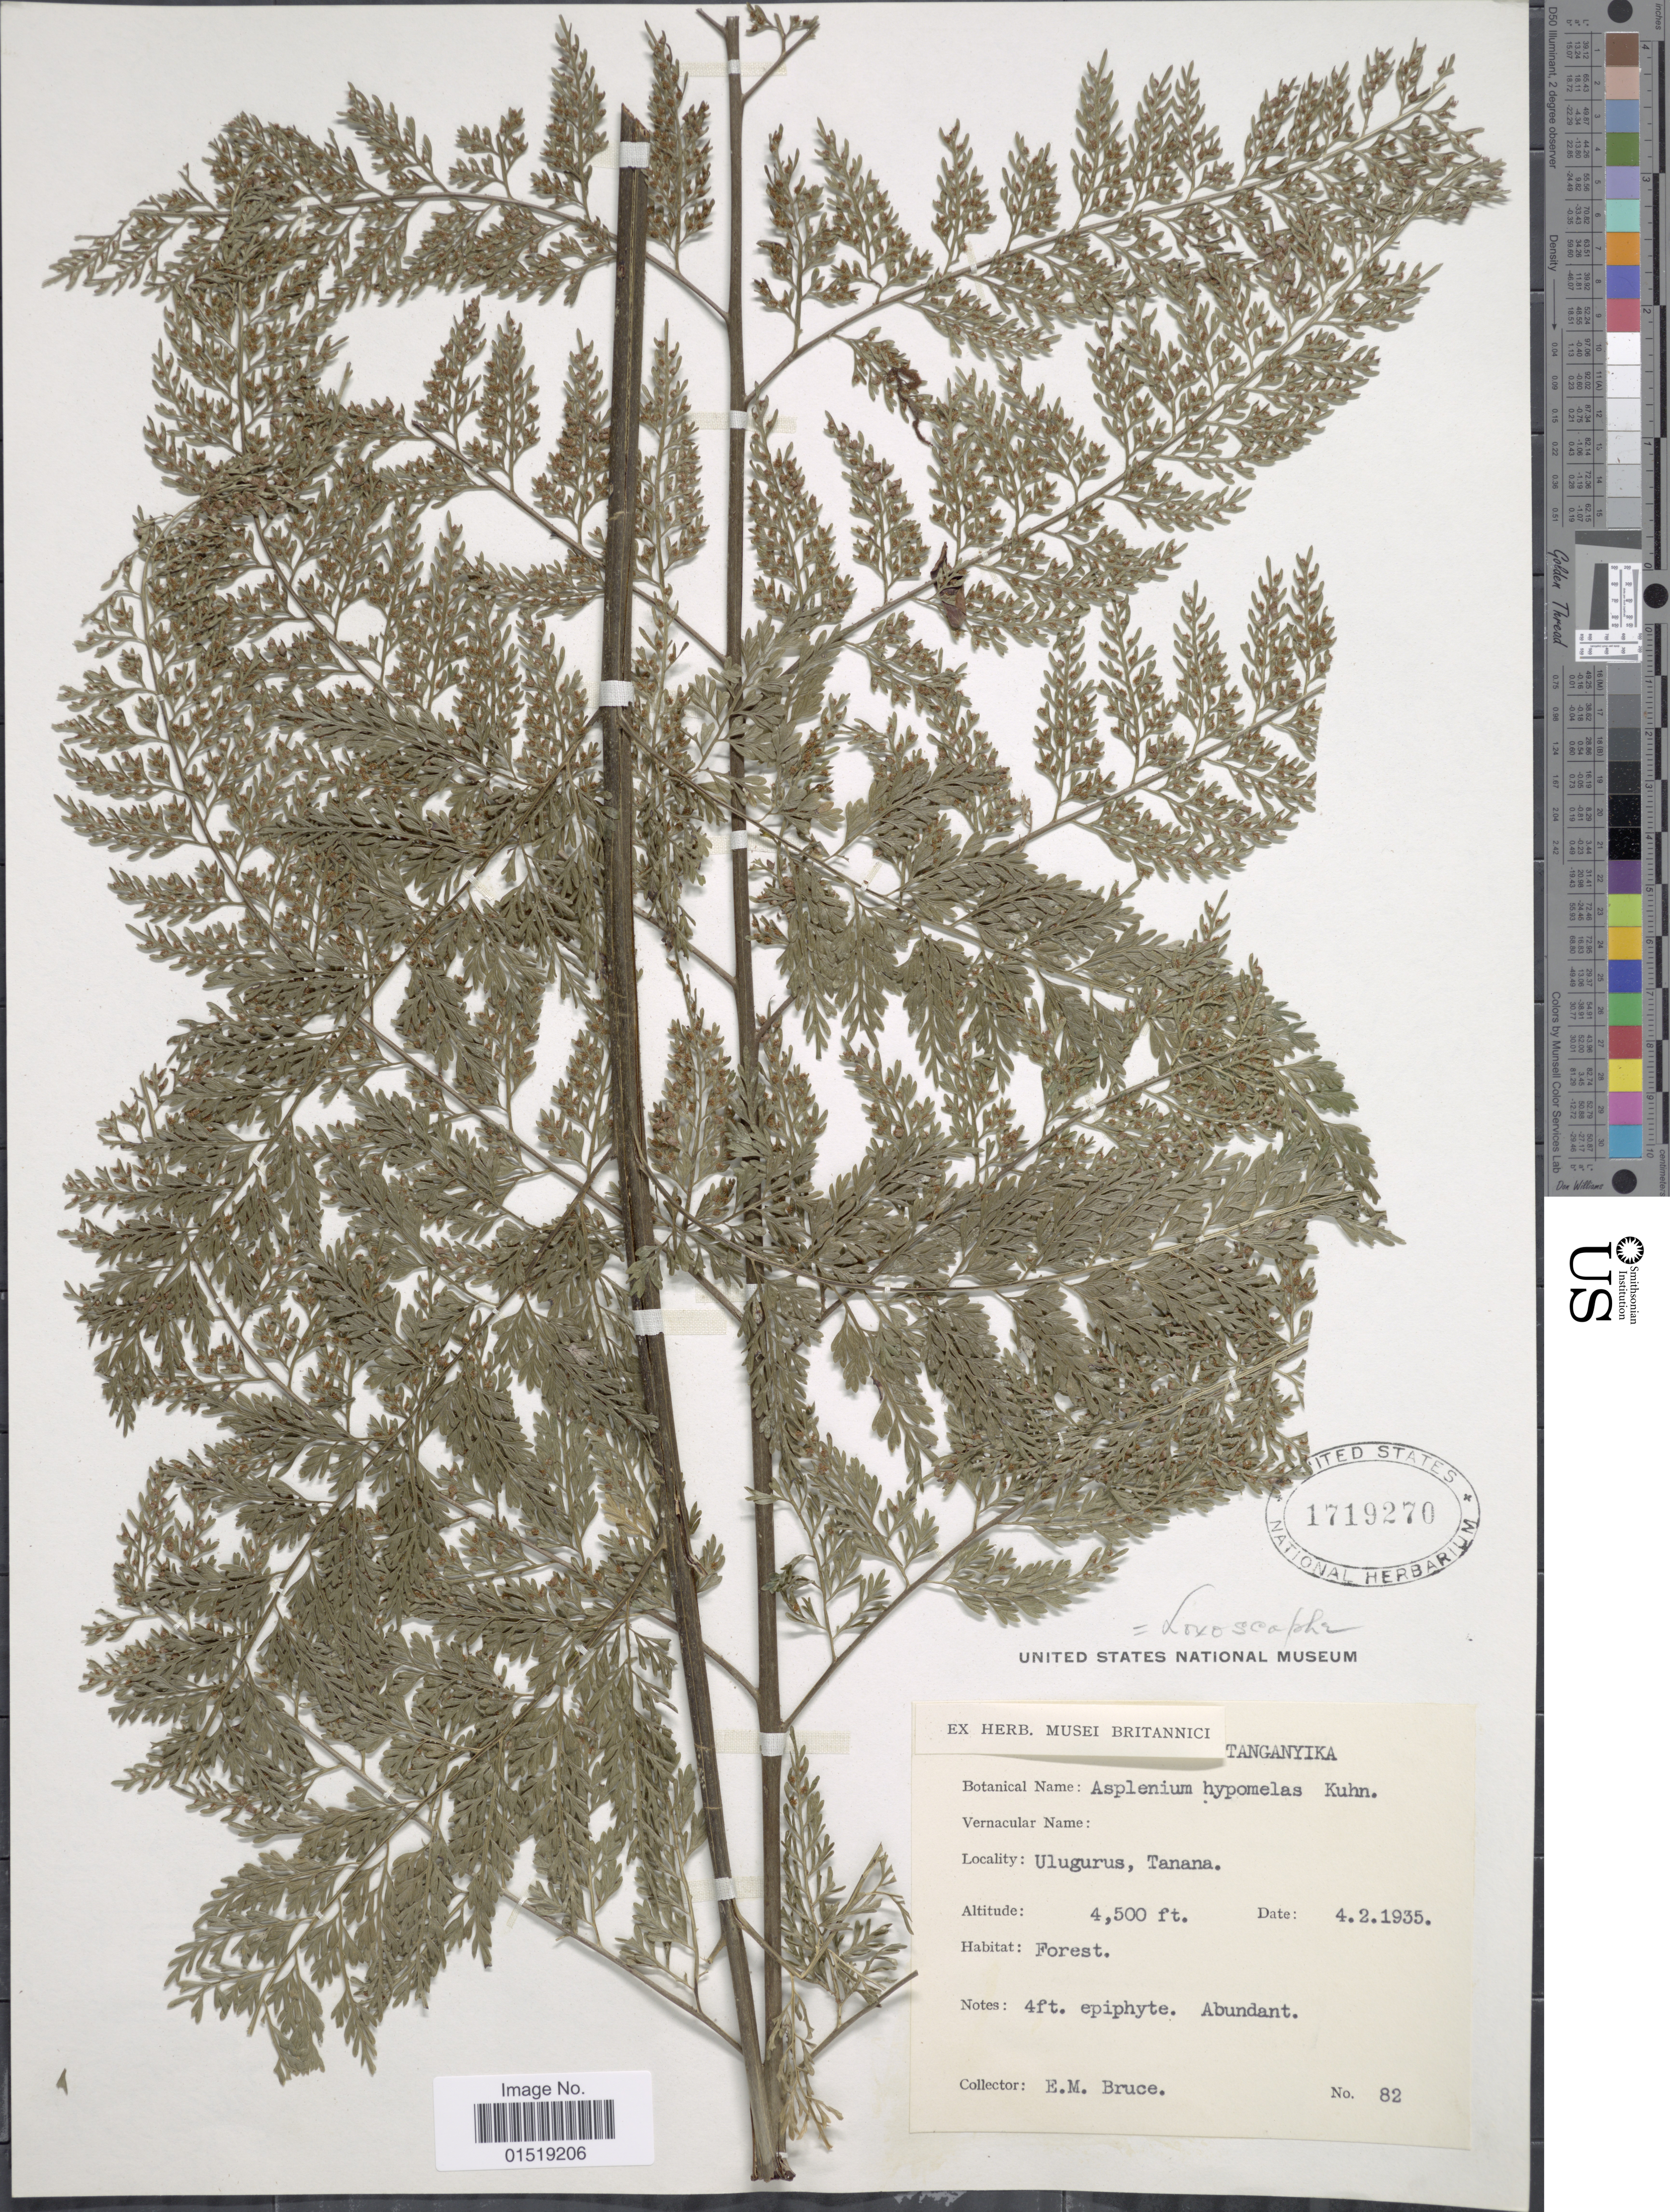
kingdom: Plantae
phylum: Tracheophyta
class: Polypodiopsida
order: Polypodiales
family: Aspleniaceae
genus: Asplenium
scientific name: Asplenium hypomelas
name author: Kuhn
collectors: E. Bruce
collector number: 82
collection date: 1935-02-04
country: Tanzania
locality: Tanganyika. Ulugurus, Tanana.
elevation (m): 1372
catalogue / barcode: US 1719270